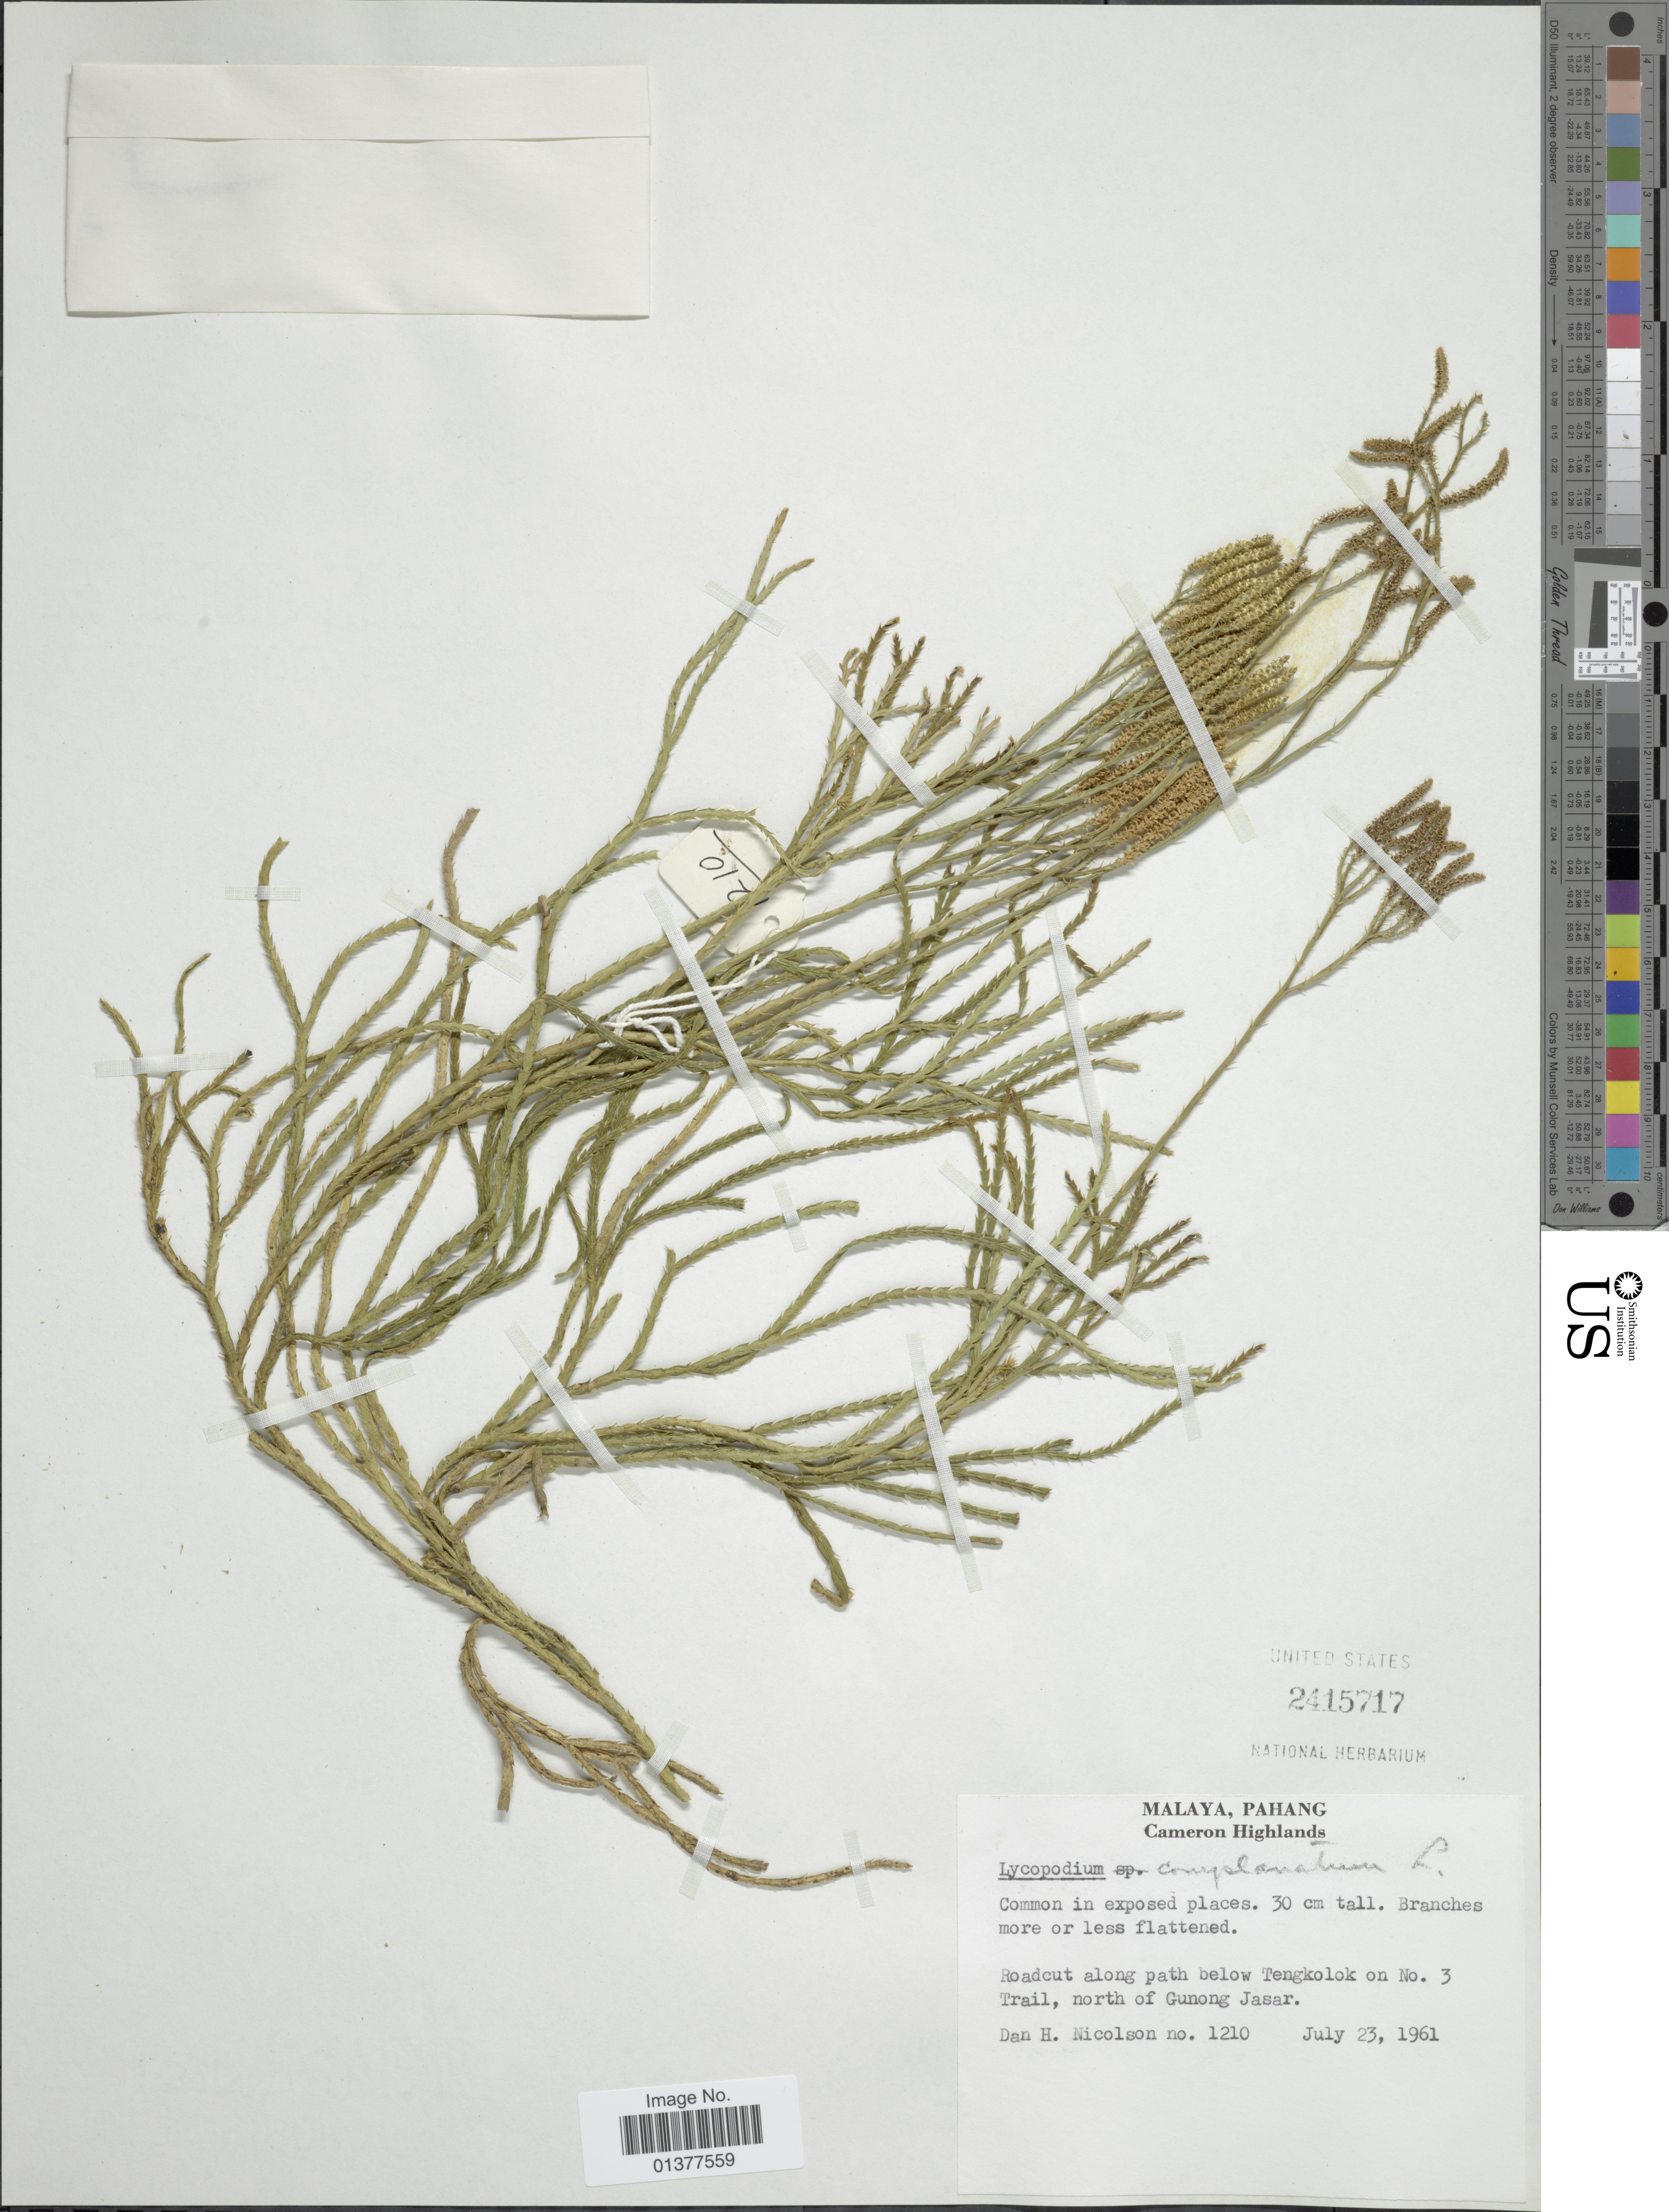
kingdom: Plantae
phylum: Tracheophyta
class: Lycopodiopsida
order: Lycopodiales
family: Lycopodiaceae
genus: Diphasiastrum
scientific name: Diphasiastrum platyrhizomum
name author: (J.H. Wilce) Holub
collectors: D. H. Nicolson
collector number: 1210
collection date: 1961-07-23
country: Malaysia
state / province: Pahang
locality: Roadcut along pah below Tengkolok on No. 3 trail, north of Gunong Jasar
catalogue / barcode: US 2415717